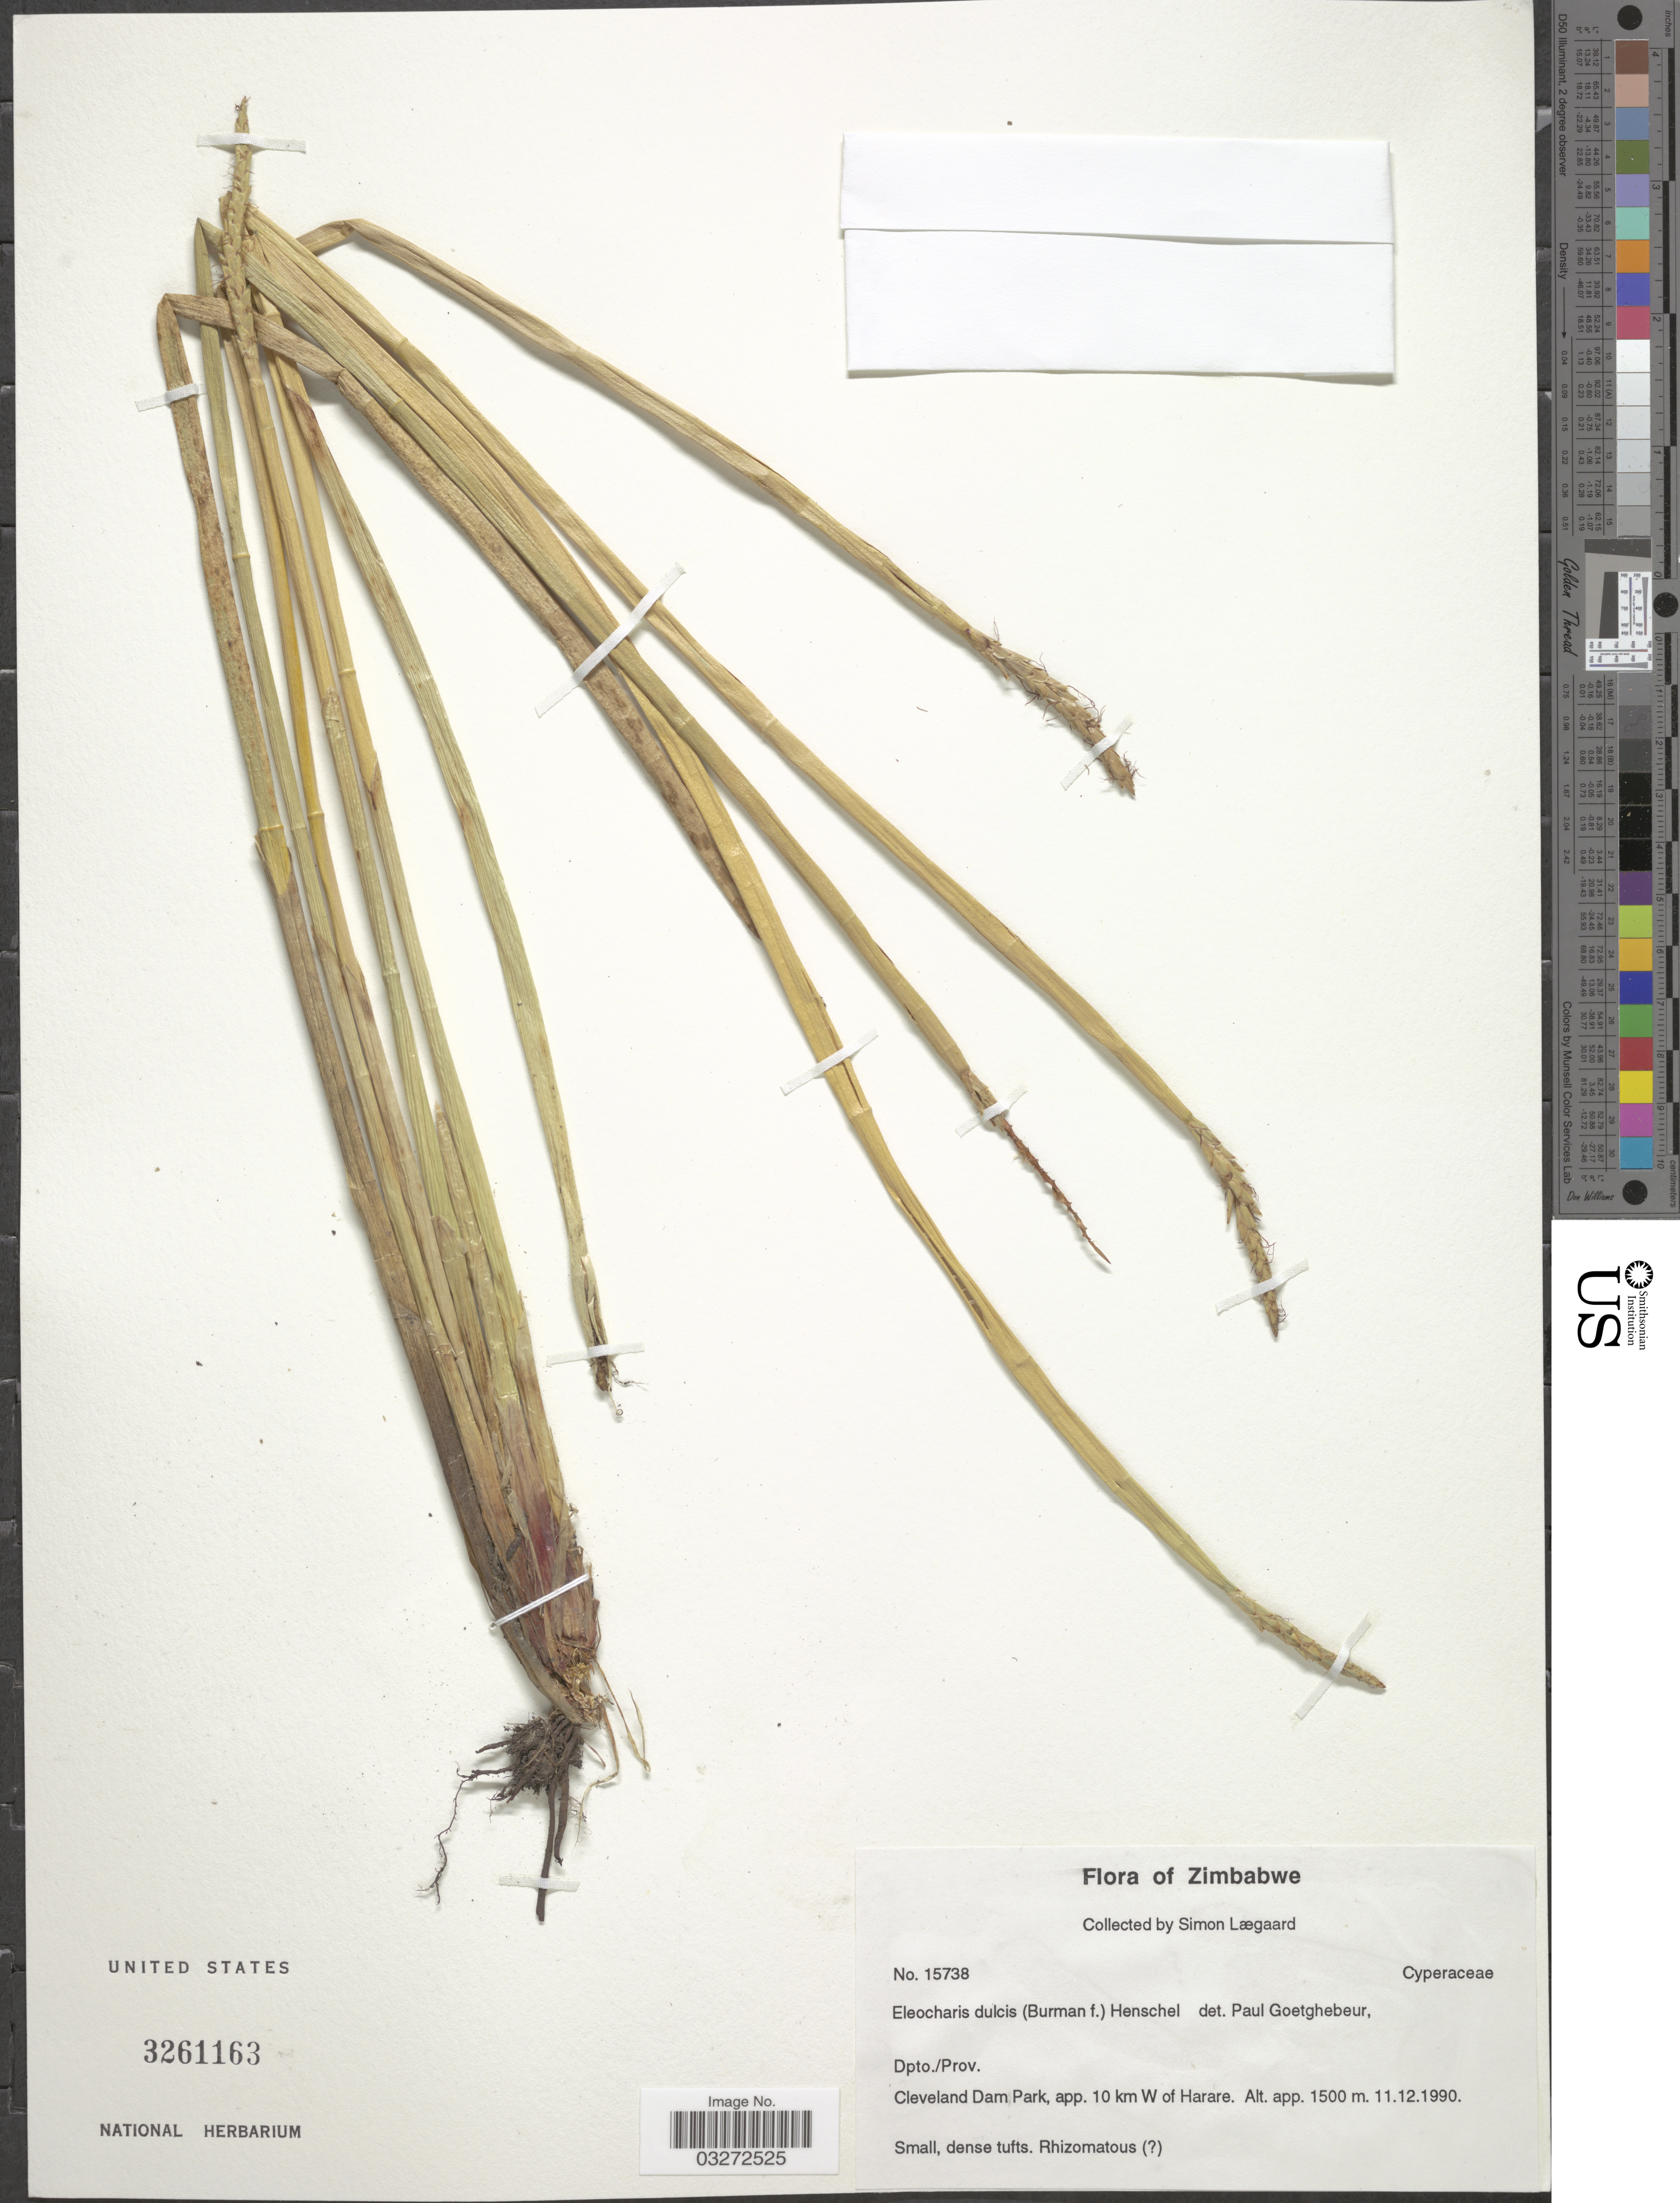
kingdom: Plantae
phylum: Tracheophyta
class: Liliopsida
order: Poales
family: Cyperaceae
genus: Eleocharis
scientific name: Eleocharis dulcis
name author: (Burm. f.) Trin. ex Hensch.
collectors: S. Lægaard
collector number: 15738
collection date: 1990-12-11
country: Zimbabwe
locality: Cleveland Dam Park, app. 10 km W of Harare.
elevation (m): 1500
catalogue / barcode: US 3261163